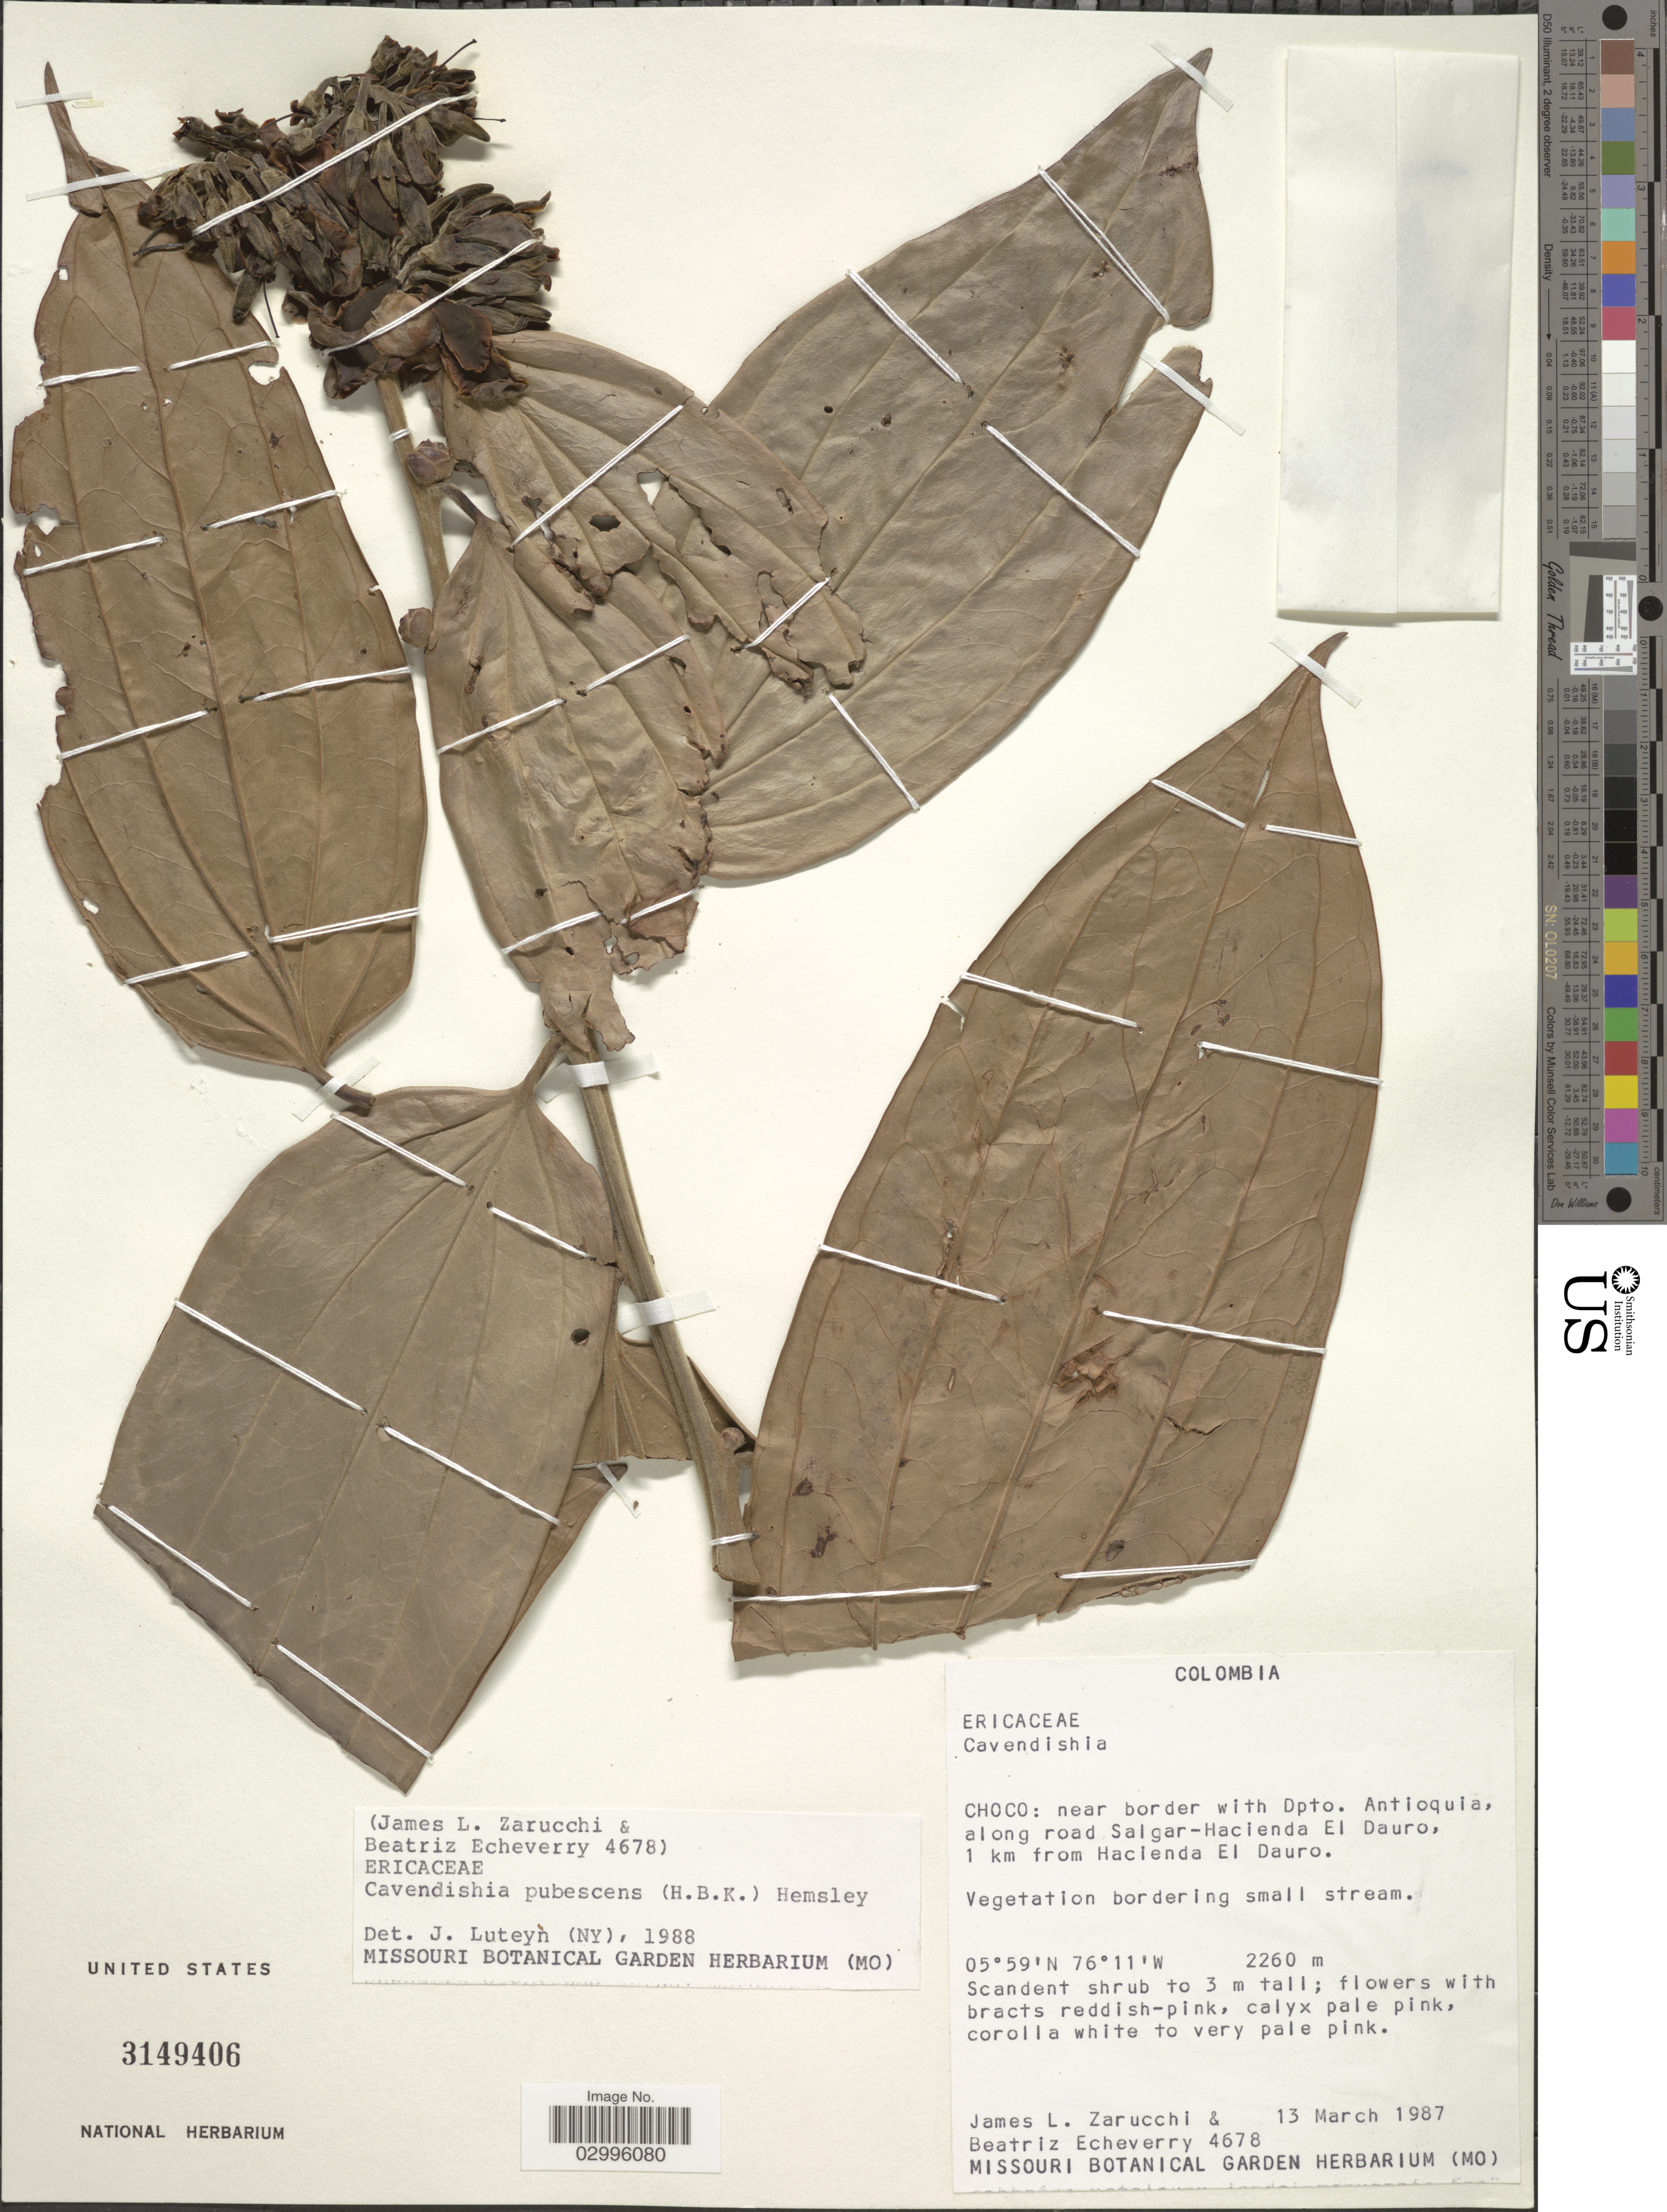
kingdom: Plantae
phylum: Tracheophyta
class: Magnoliopsida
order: Ericales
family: Ericaceae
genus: Cavendishia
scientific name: Cavendishia pubescens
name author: (Kunth) Hemsl.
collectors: J. L. Zarucchi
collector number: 4678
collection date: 1987-03-13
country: Colombia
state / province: Chocó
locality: Near border with Dpto. Antioquia, along road Salgar-Hacienda El Dauro, 1 km from Hacienda El Dauro.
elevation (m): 2260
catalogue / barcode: US 3149406